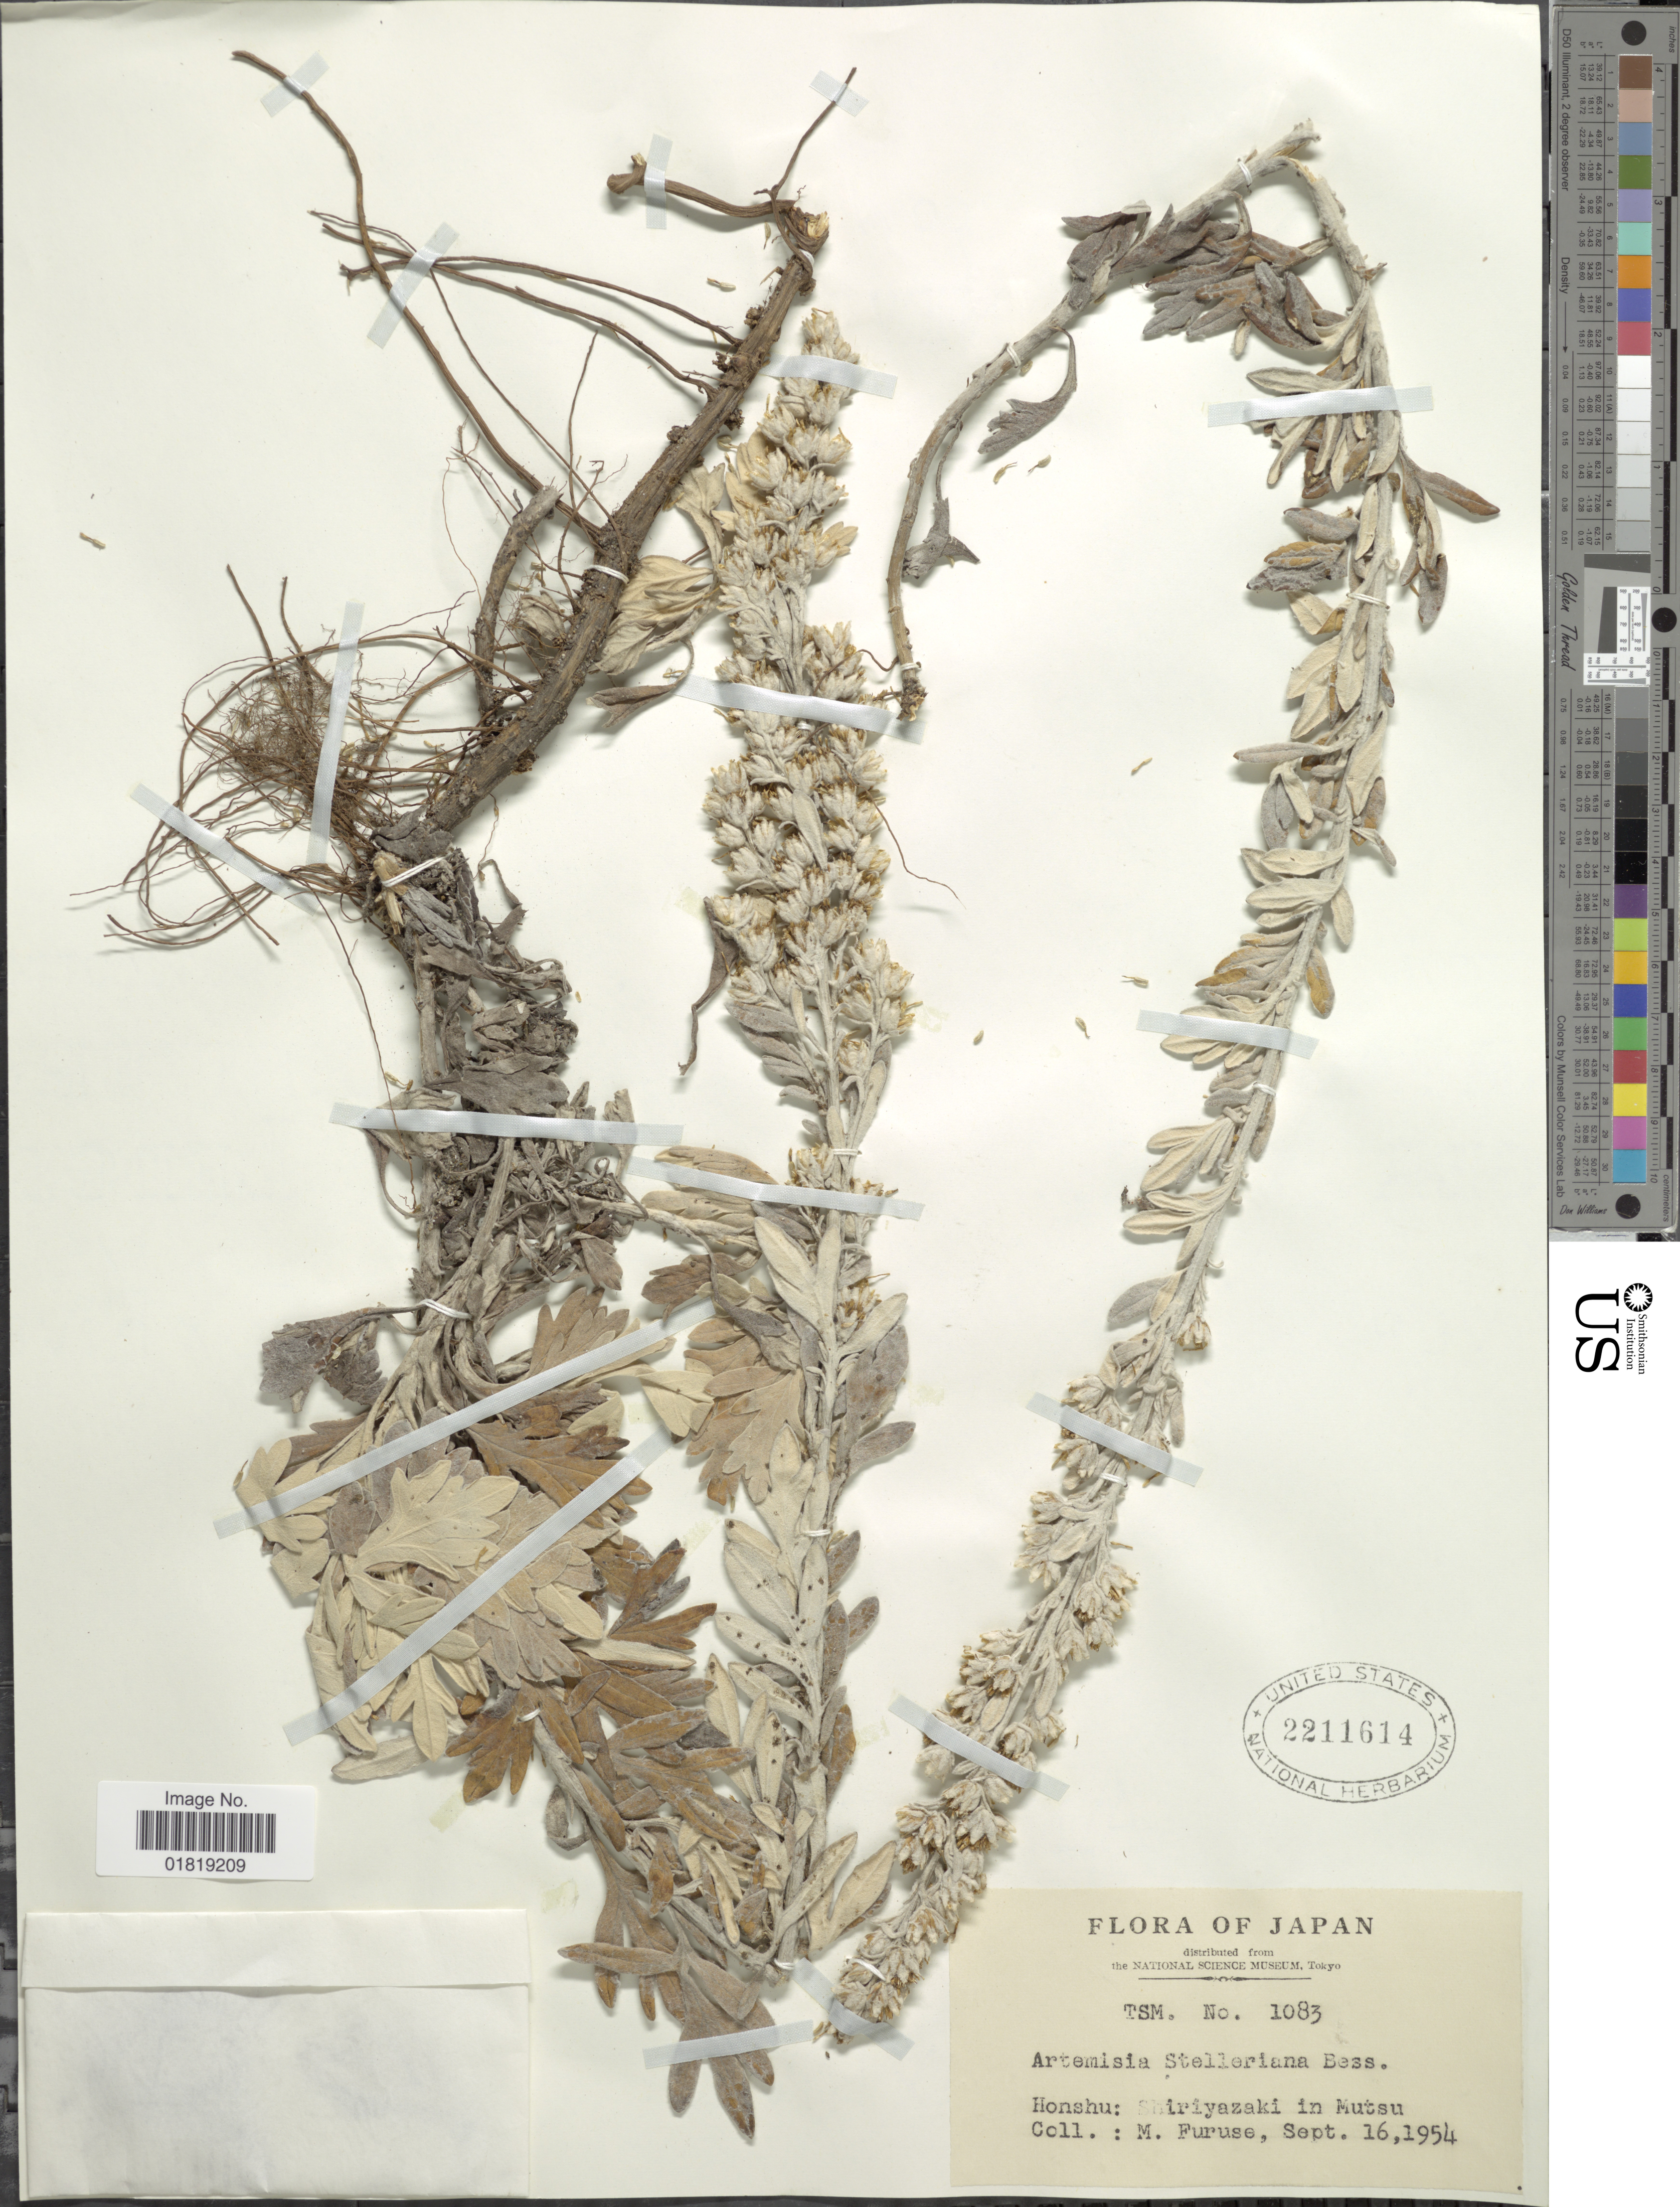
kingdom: Plantae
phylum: Tracheophyta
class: Magnoliopsida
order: Asterales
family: Asteraceae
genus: Artemisia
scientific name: Artemisia stelleriana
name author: Besser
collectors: M. Furuse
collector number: TSM.1083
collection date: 1954-09-16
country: Japan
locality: Honshu: Shiriyazaki in Mutsu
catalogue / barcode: US 2211614